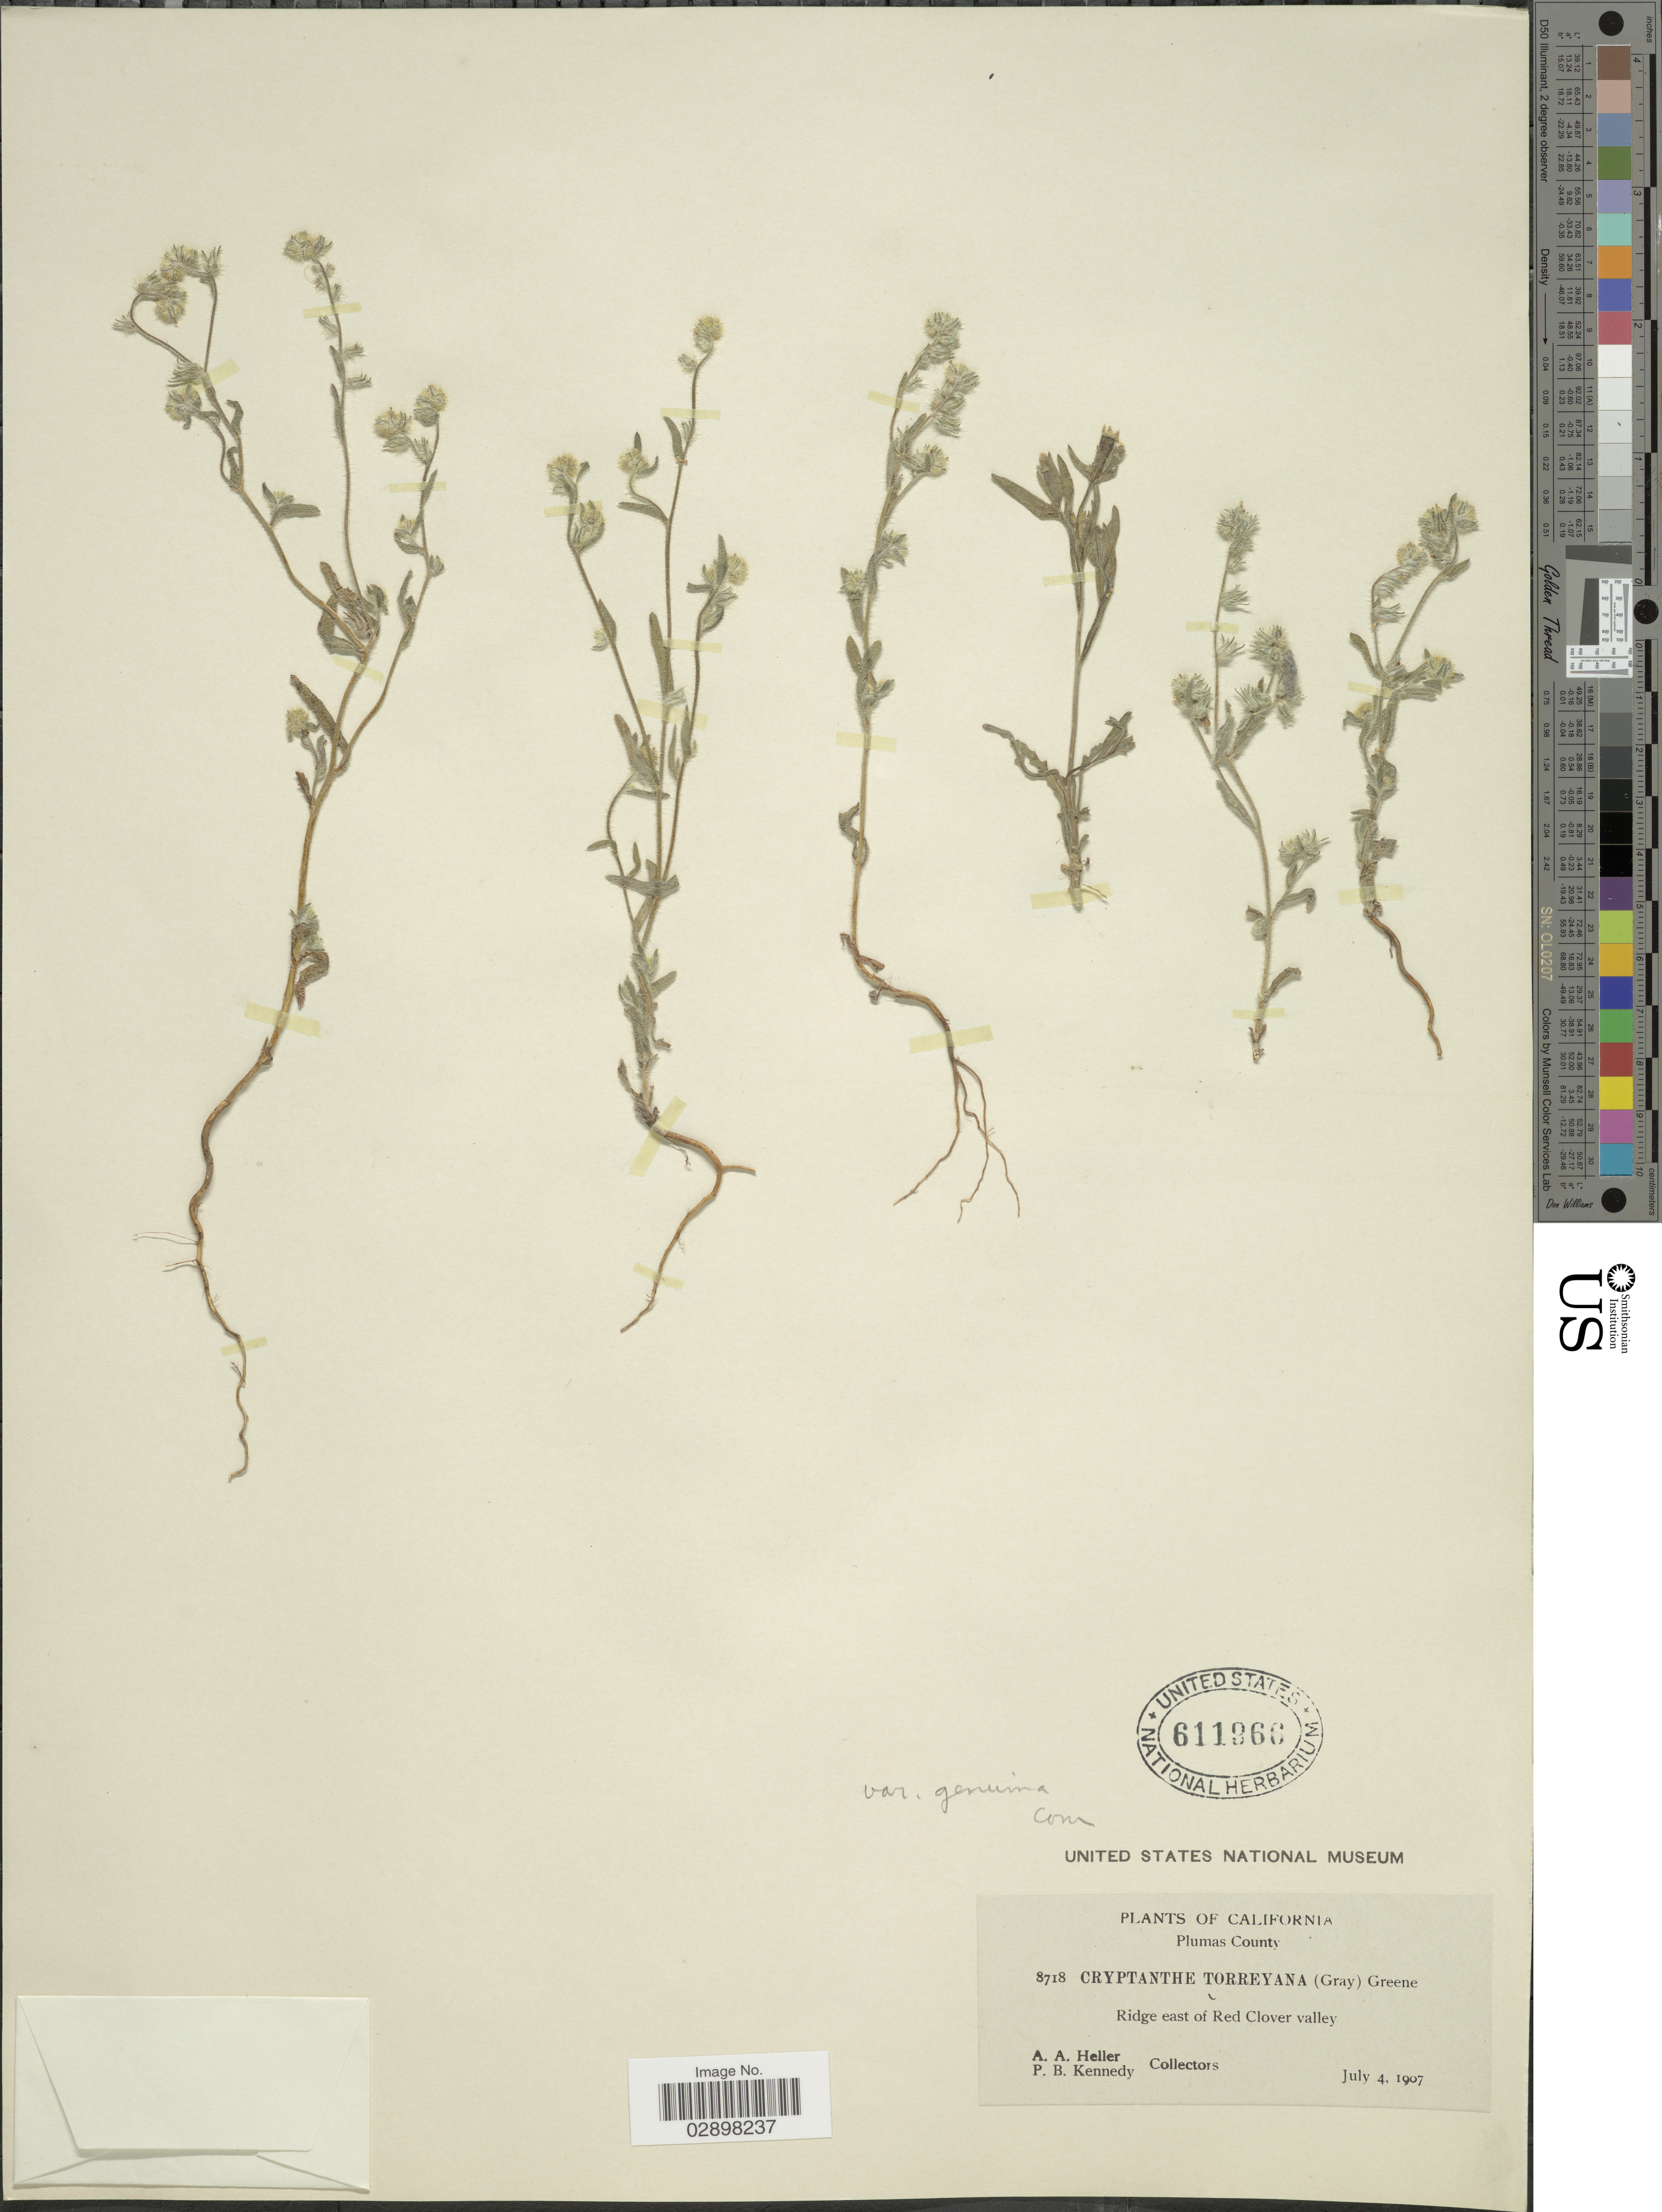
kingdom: Plantae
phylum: Tracheophyta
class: Magnoliopsida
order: Boraginales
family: Boraginaceae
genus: Cryptantha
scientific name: Cryptantha torreyana var. genuina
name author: I.M. Johnst.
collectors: A. A. Heller & P. B. Kennedy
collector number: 8718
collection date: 1907-07-04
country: United States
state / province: California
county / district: Plumas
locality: Plumas County, Ridge east of Red Clover valley.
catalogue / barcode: US 611966